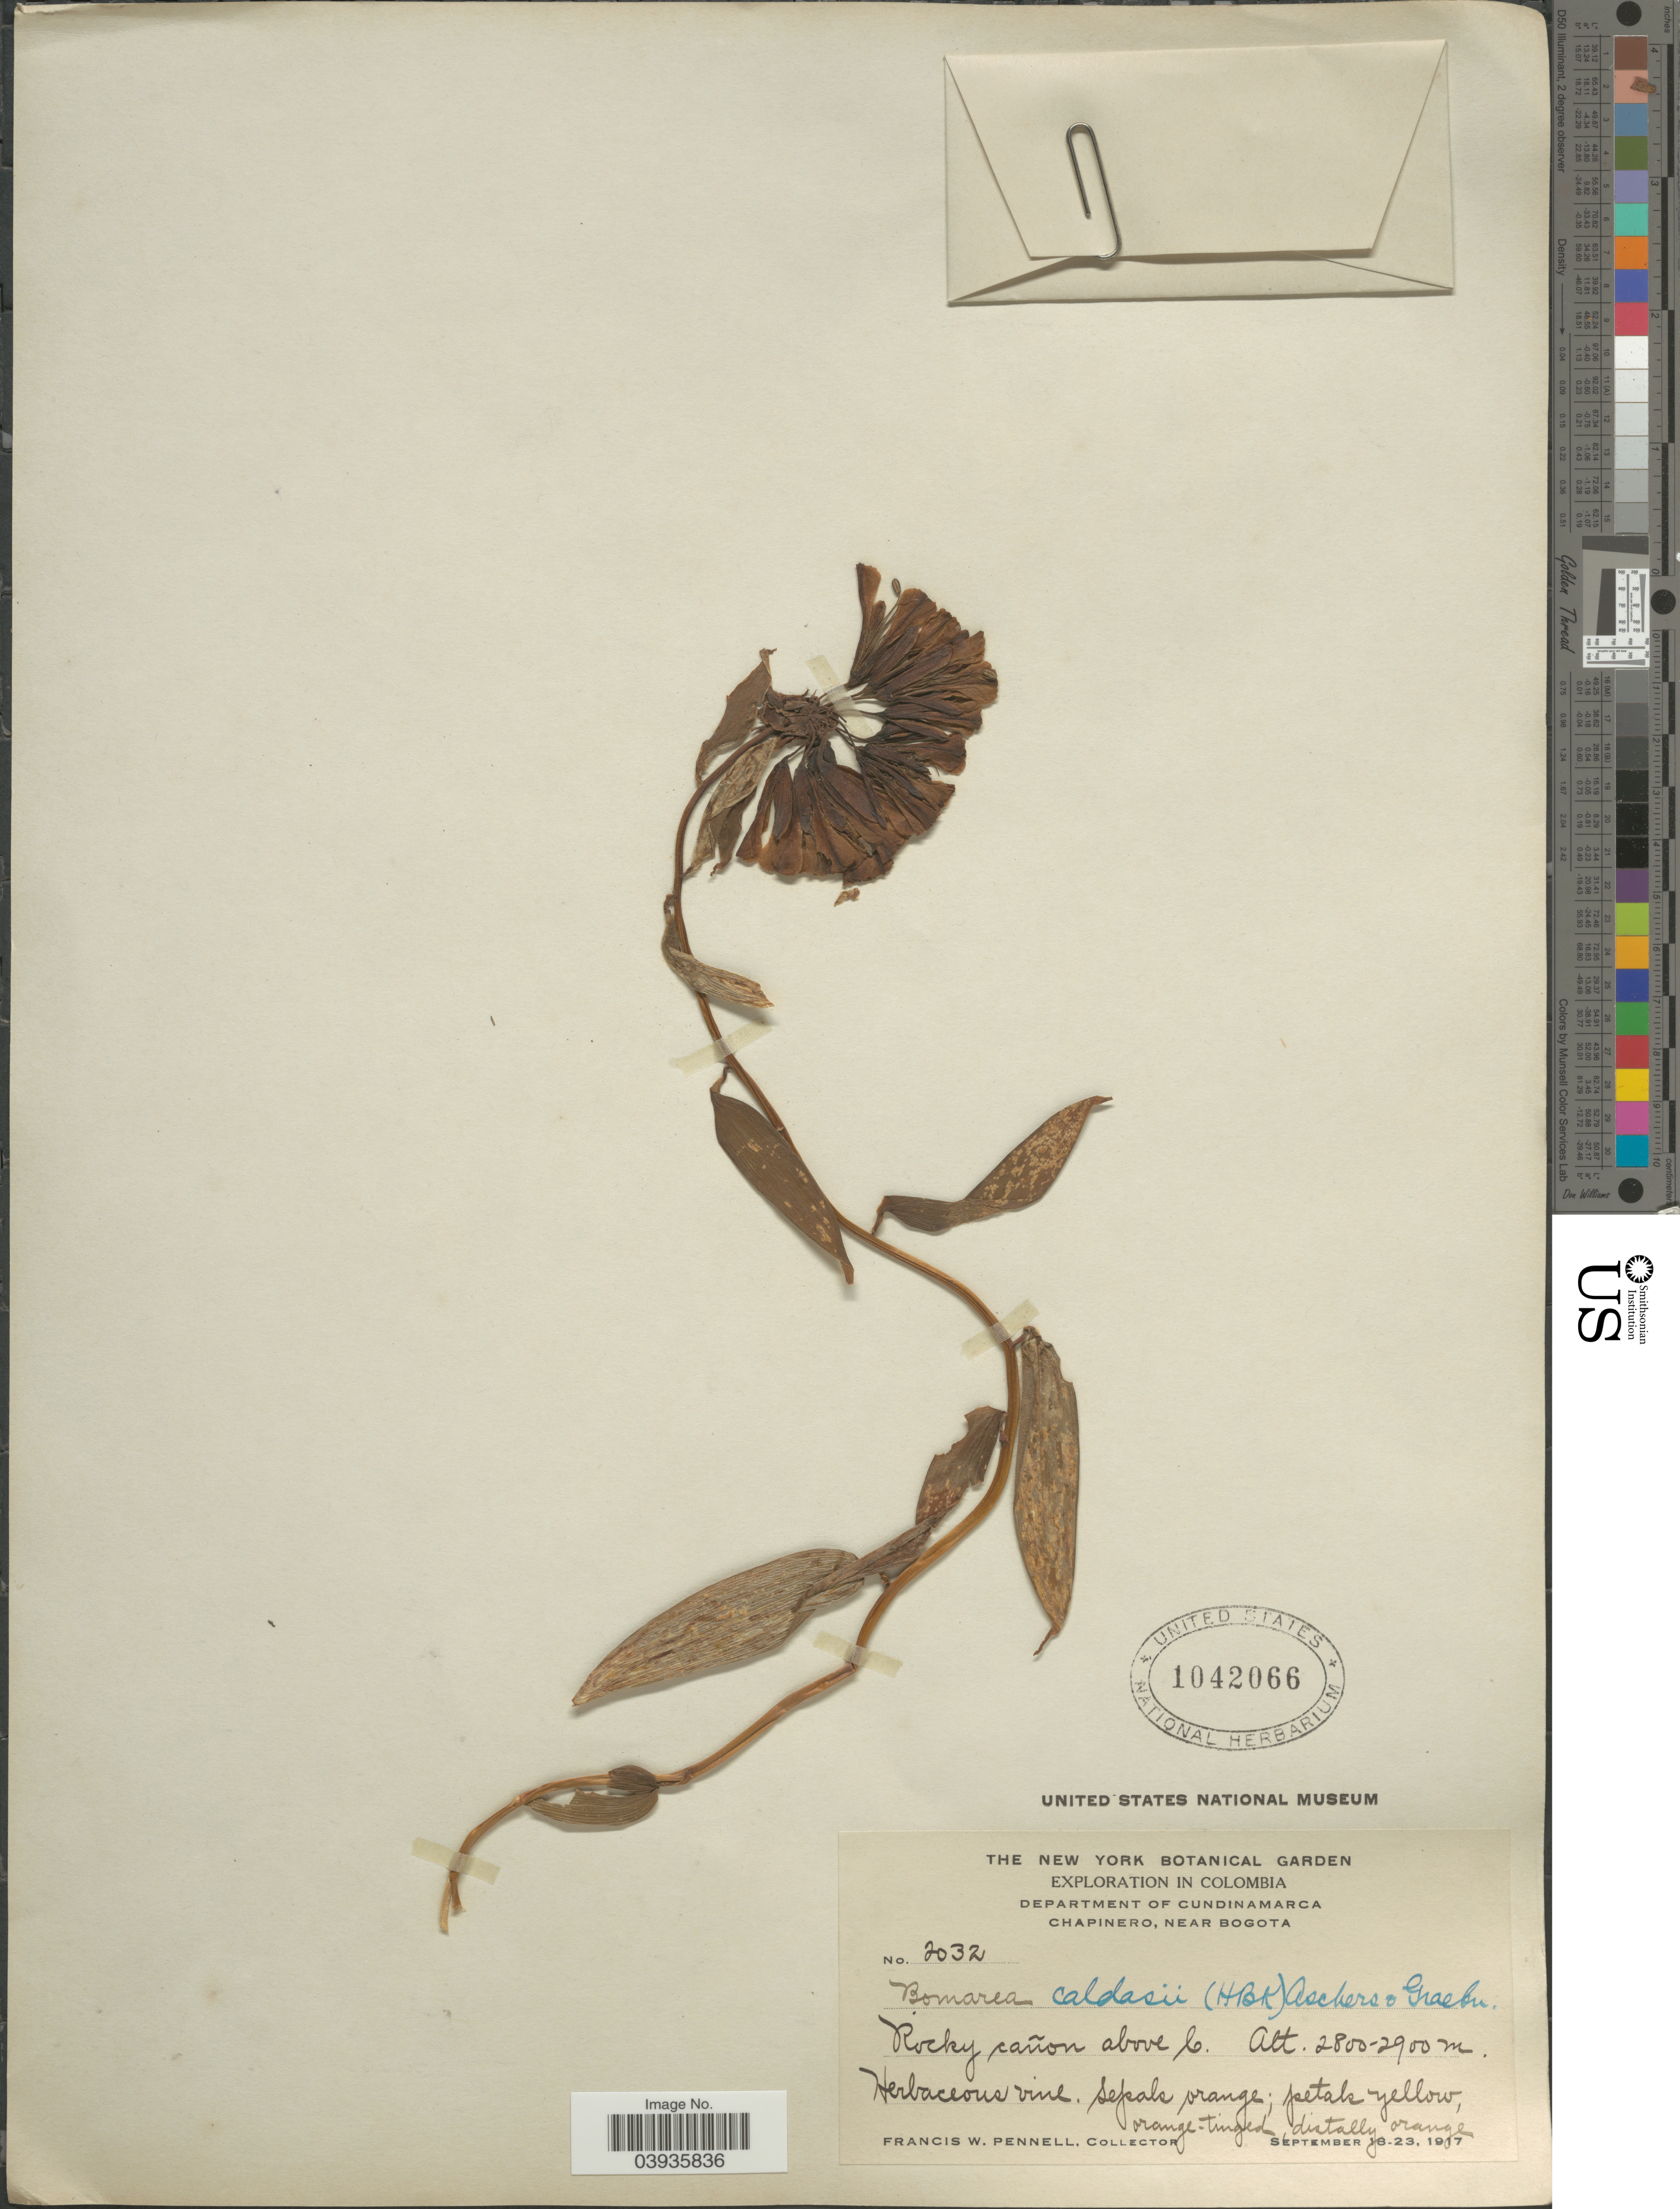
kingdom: Plantae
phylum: Tracheophyta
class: Liliopsida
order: Liliales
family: Alstroemeriaceae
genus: Bomarea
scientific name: Bomarea caldasii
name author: (Kunth) Asch. & Graebener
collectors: F. W. Pennell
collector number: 2032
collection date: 1917-09-18/1917-09-23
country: Colombia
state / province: Cundinamarca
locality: Department of Cundinamarca. Chapinero, near Bogota. Rocky cañon above C.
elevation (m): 2800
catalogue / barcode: US 1042066